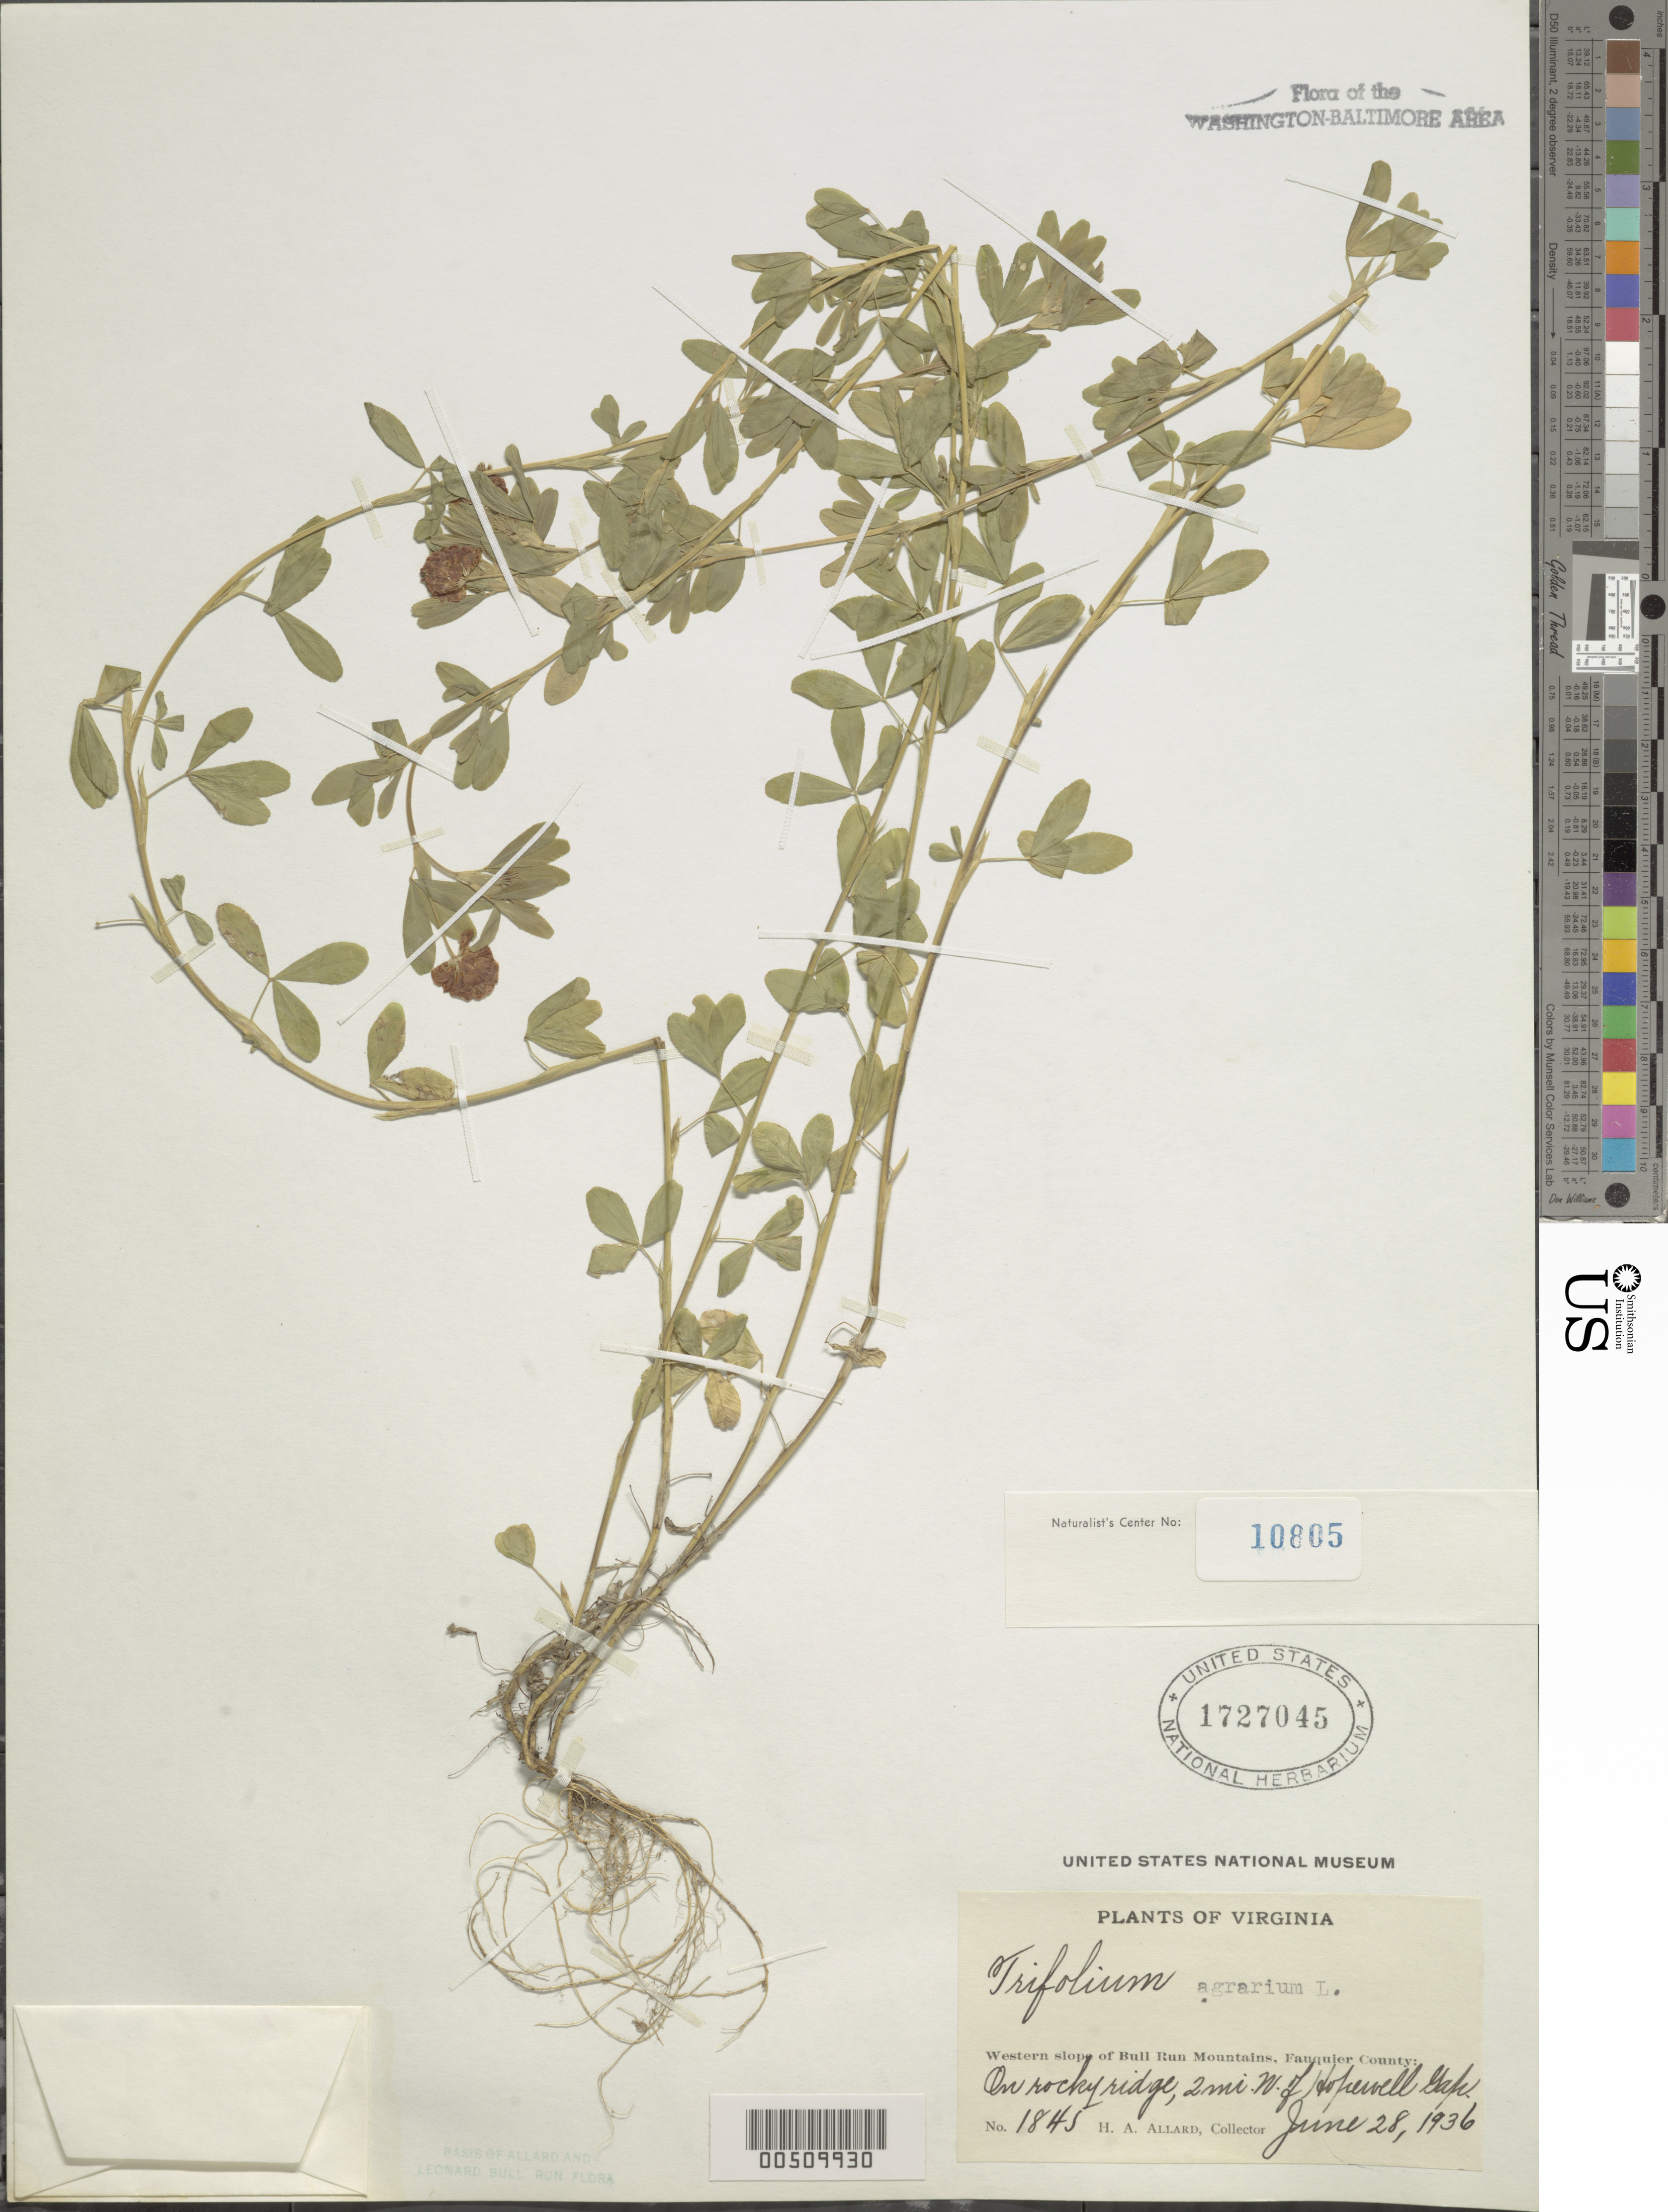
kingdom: Plantae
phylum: Tracheophyta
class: Magnoliopsida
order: Fabales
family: Fabaceae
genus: Trifolium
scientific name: Trifolium agrarium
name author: L.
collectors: H. A. Allard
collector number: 1845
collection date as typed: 28 Jun 1936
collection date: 1936-06-28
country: United States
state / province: Virginia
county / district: Fauquier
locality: Bull Run Mts., 2 mi. N of Hopewell Gap Bull Run Mts.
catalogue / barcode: US 1727045